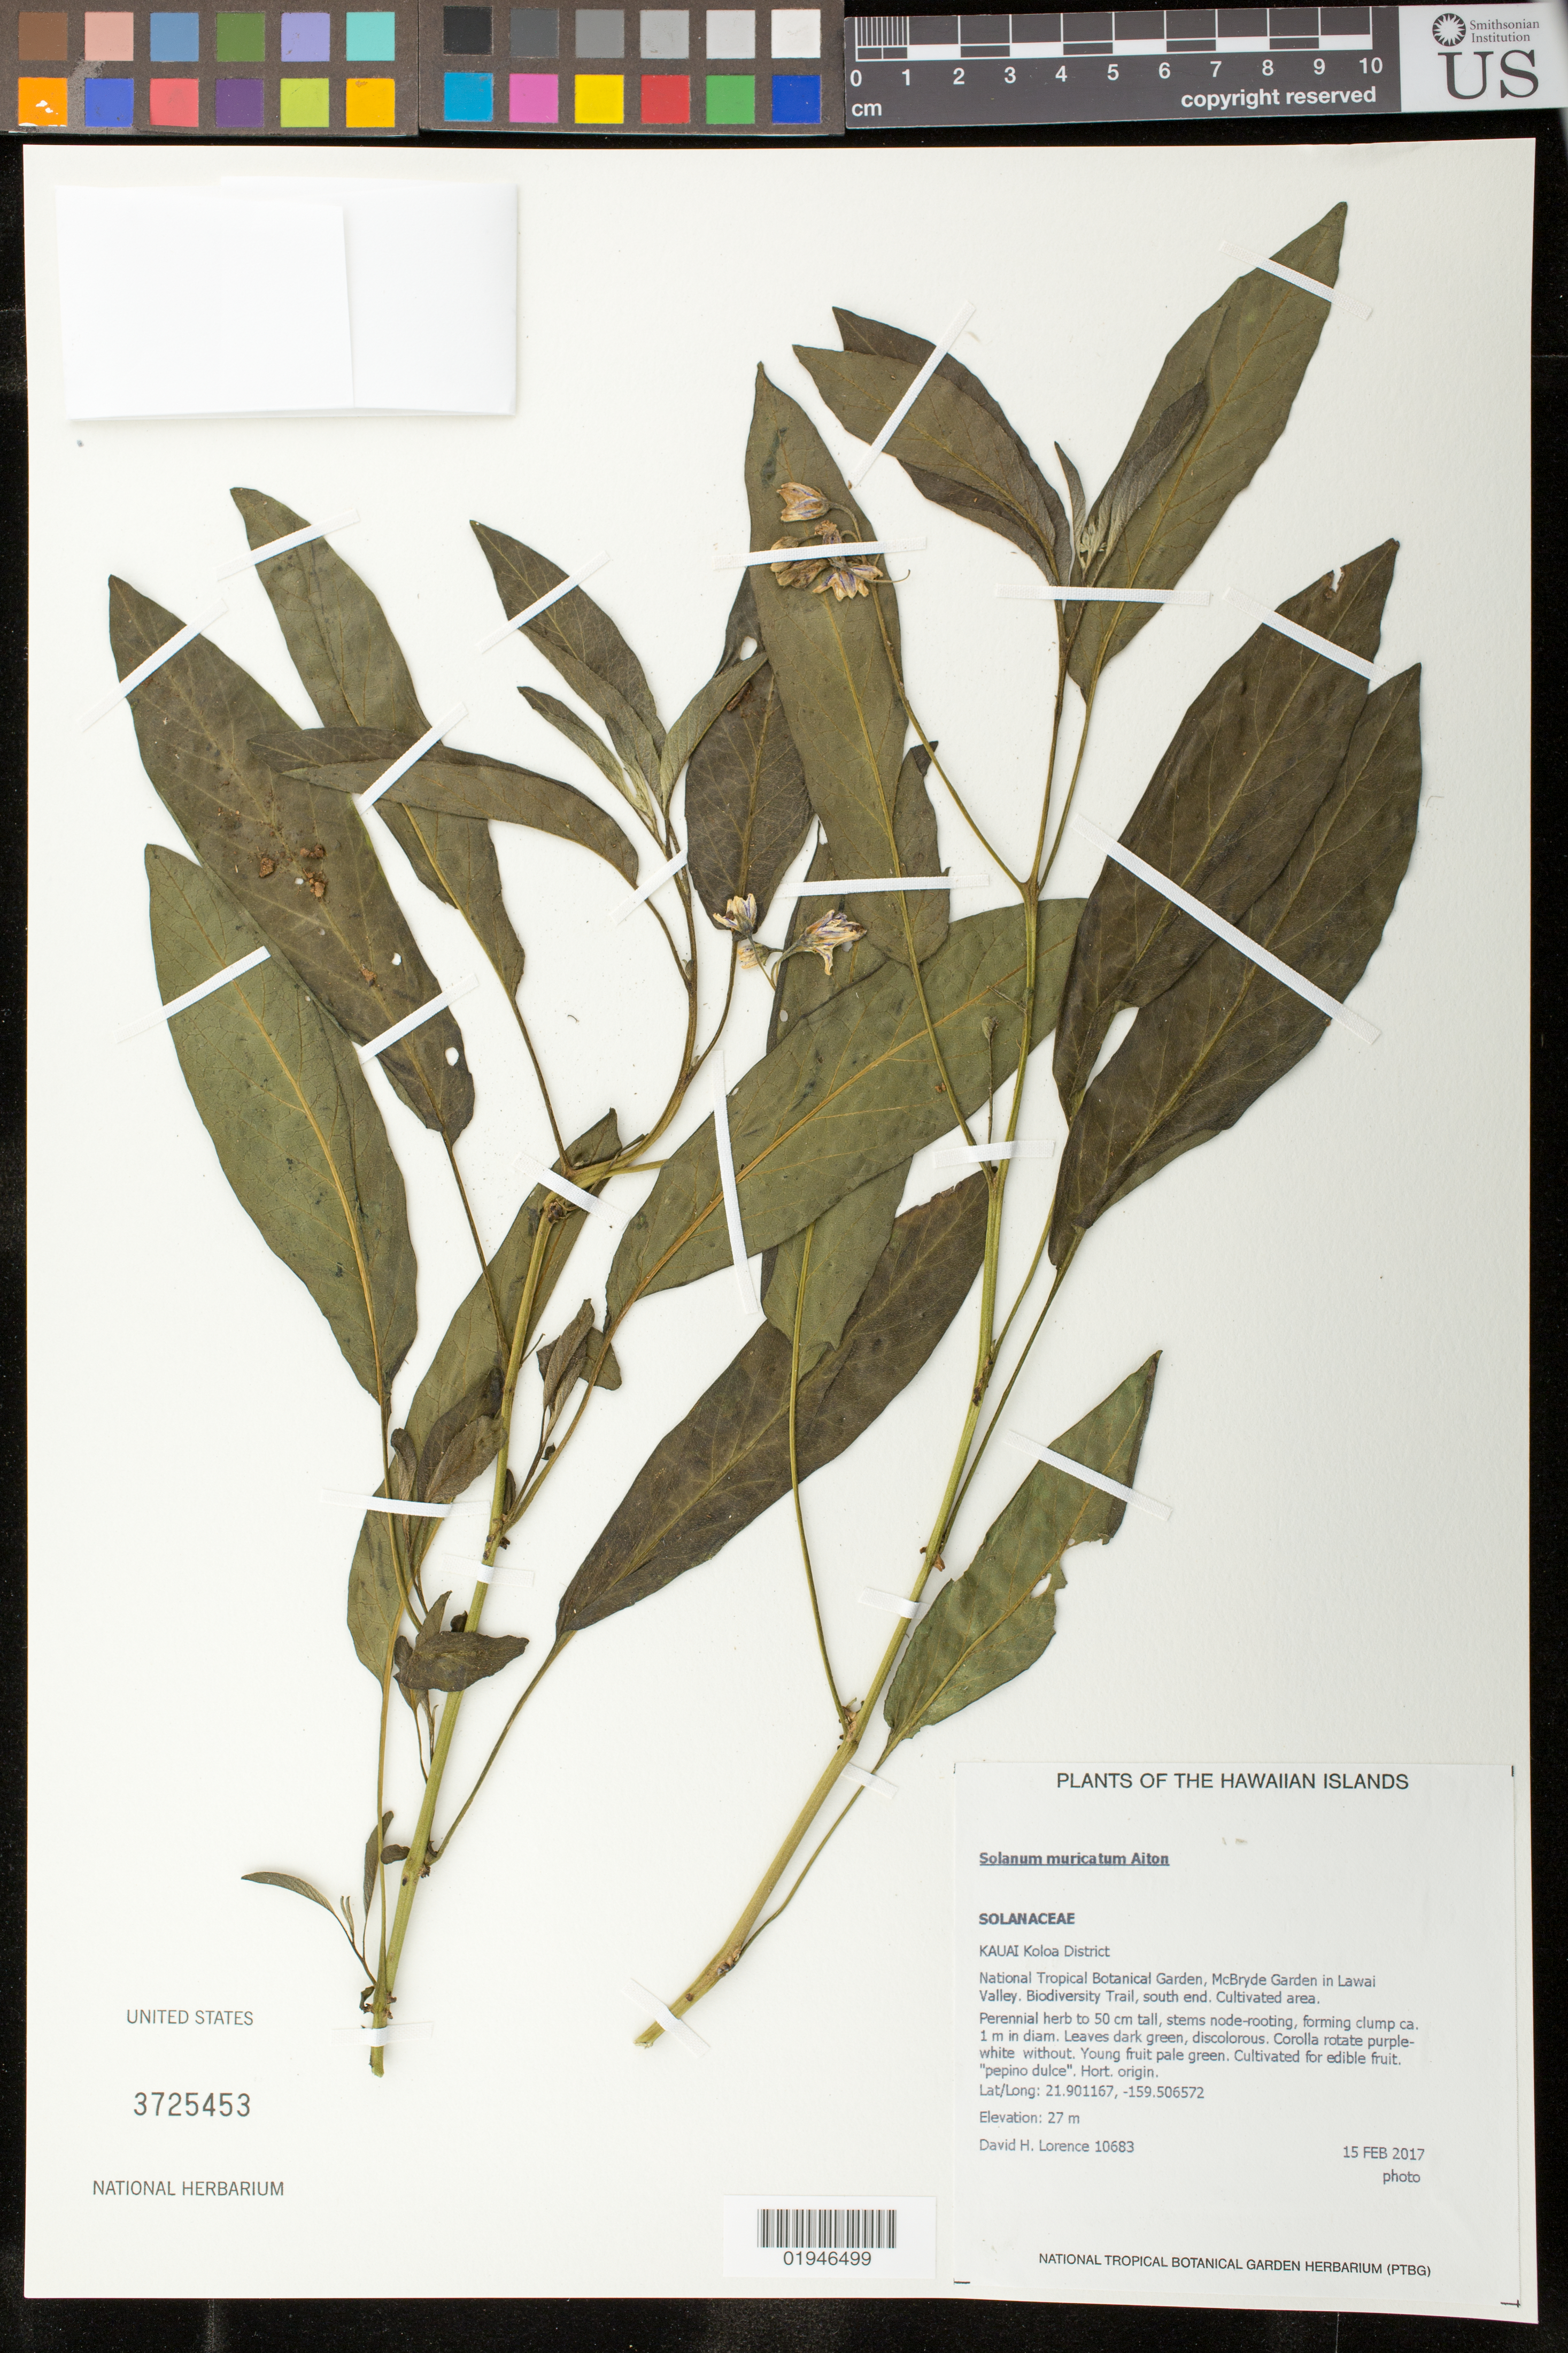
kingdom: Plantae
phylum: Tracheophyta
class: Magnoliopsida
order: Solanales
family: Solanaceae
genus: Solanum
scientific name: Solanum muricatum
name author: Aiton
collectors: D. Lorence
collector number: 10683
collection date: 2017-02-15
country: United States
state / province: Hawaii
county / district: Kauai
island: Kaua'i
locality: Koloa District, National Tropical Botanical Garden in Lawai Valley, Biodiversity Trail, south end, cultivated area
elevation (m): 27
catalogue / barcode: US 3725453